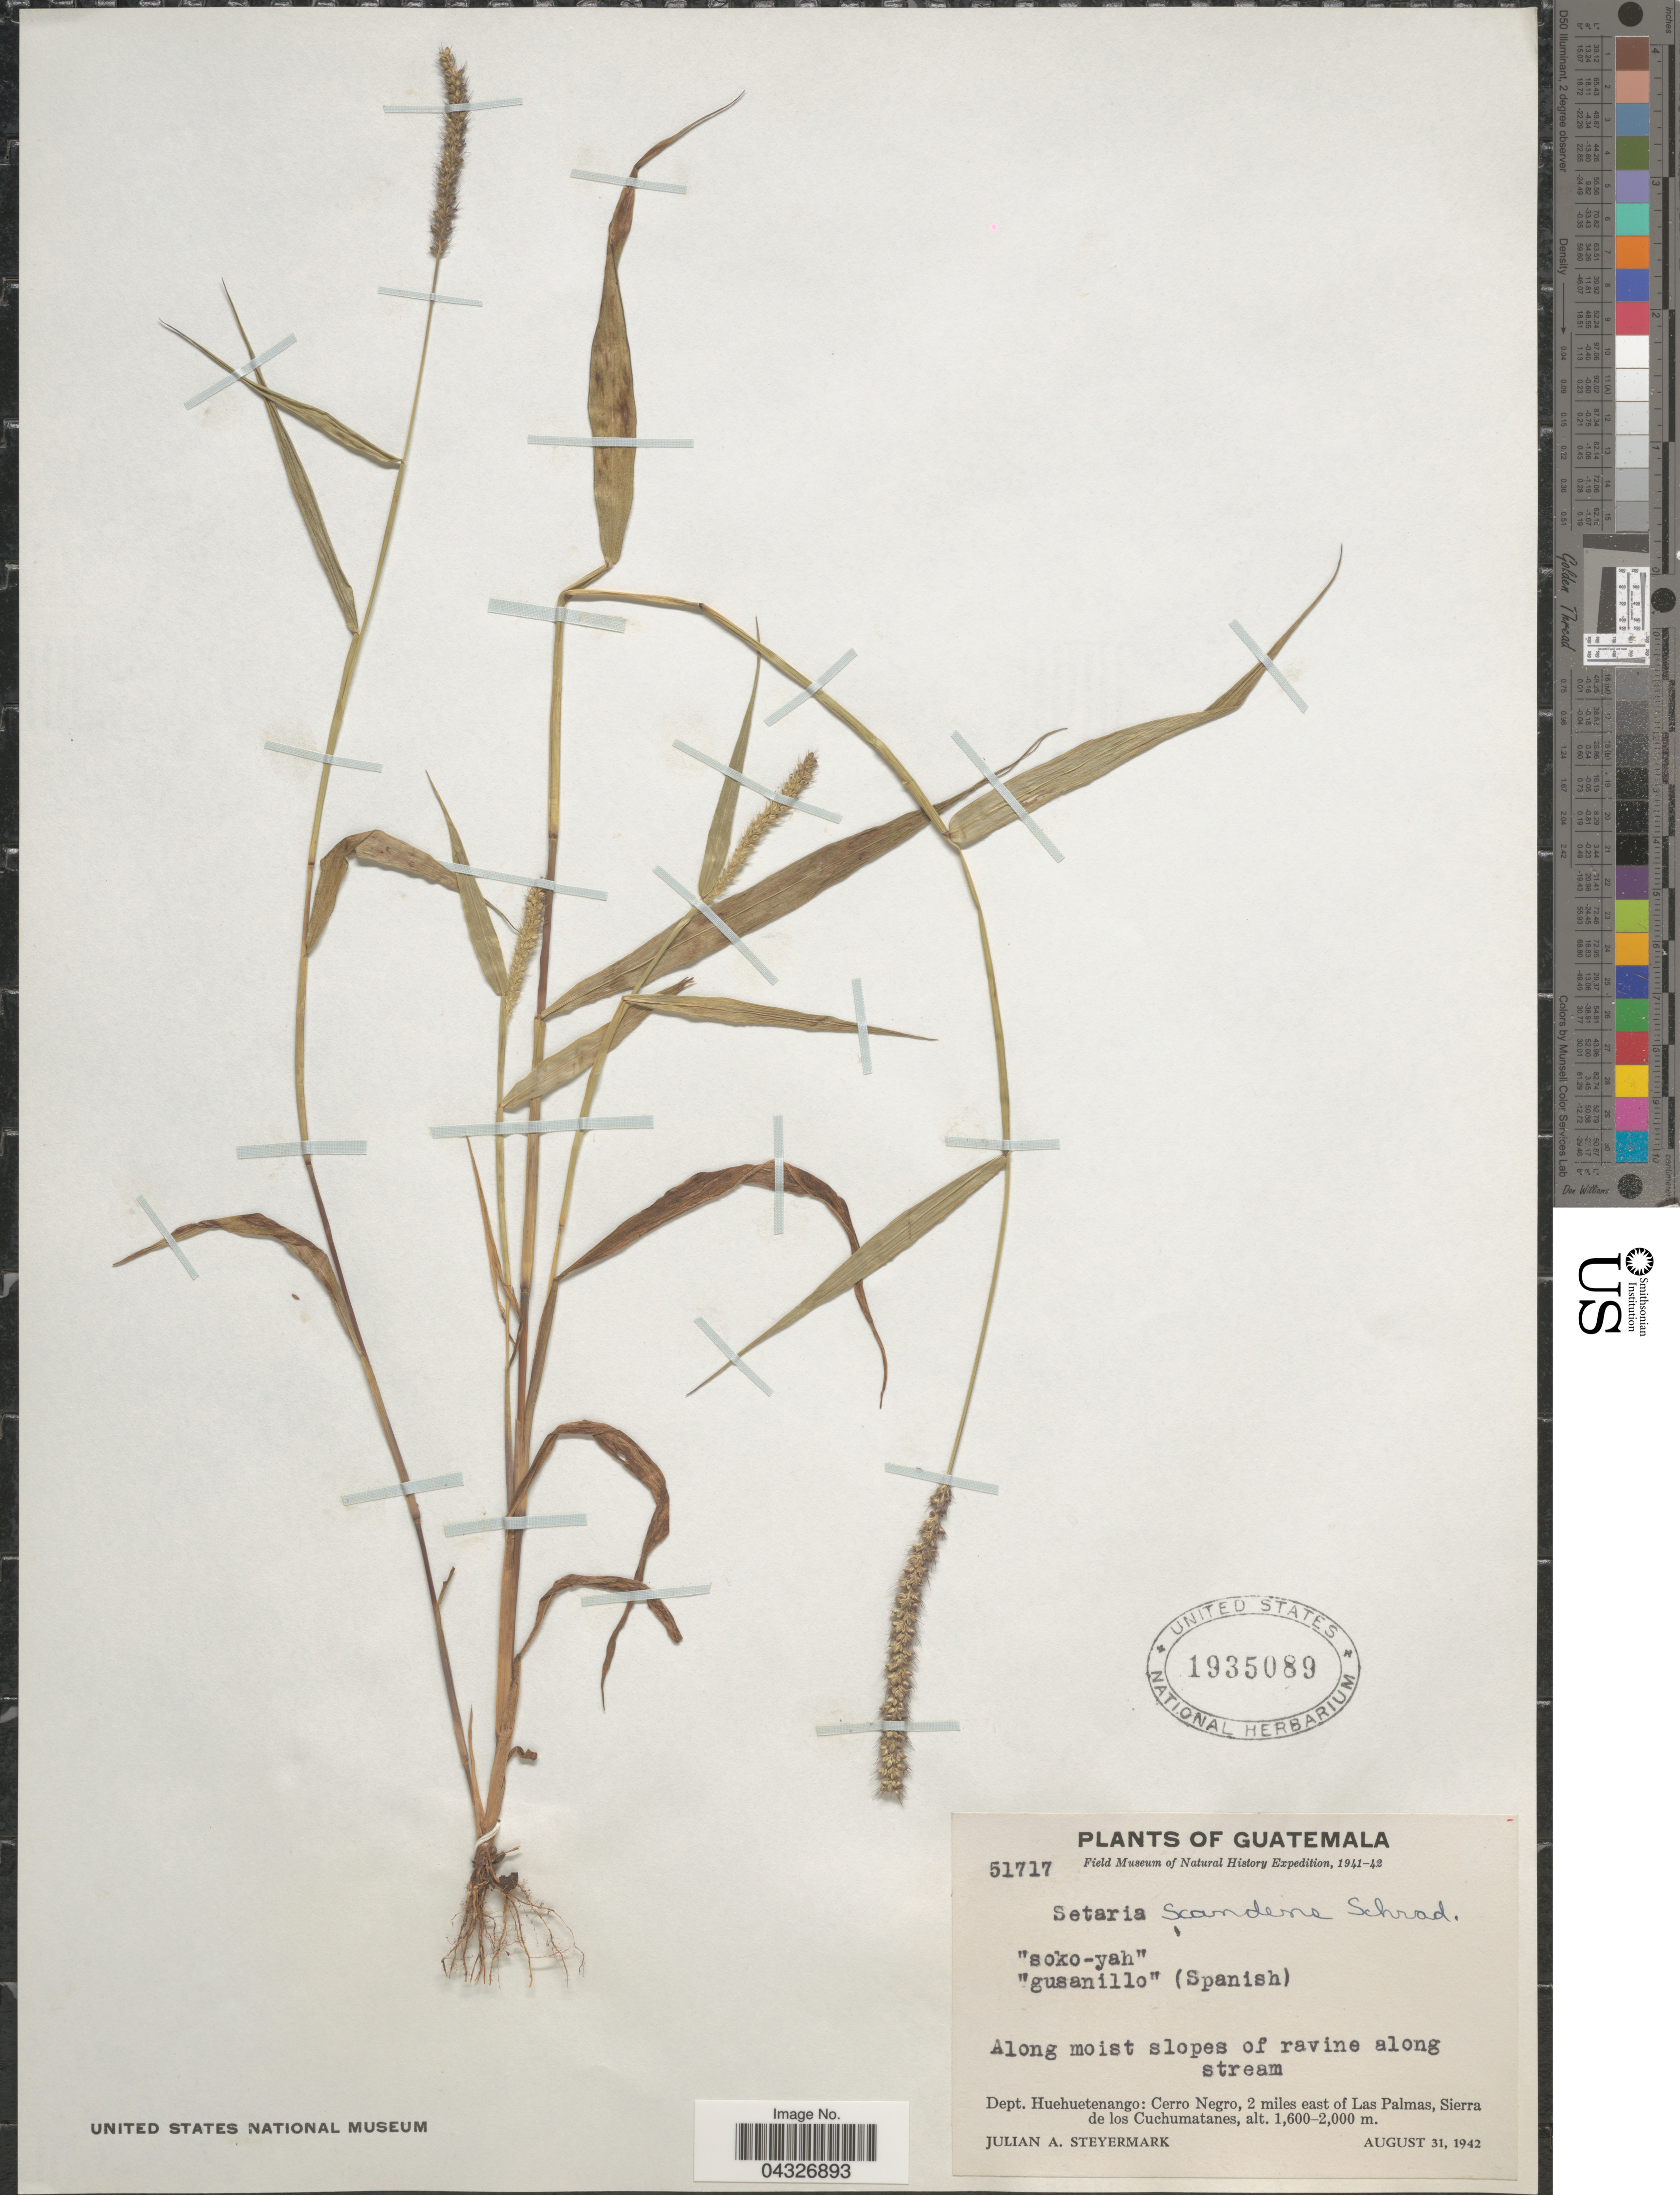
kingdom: Plantae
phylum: Tracheophyta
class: Liliopsida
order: Poales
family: Poaceae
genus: Setaria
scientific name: Setaria scandens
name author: Schrad. ex Schult.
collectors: J. Steyermark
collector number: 51717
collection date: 1942-08-31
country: Guatemala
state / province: Huehuetenango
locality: Field Museum of Natural History Expedition, 1941-42. Dept. Huehuetenango: Cerro Negro, 2 miles east of Las Palmas, Sierra de los Cuchumatanes.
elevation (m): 1600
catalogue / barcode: US 1935089